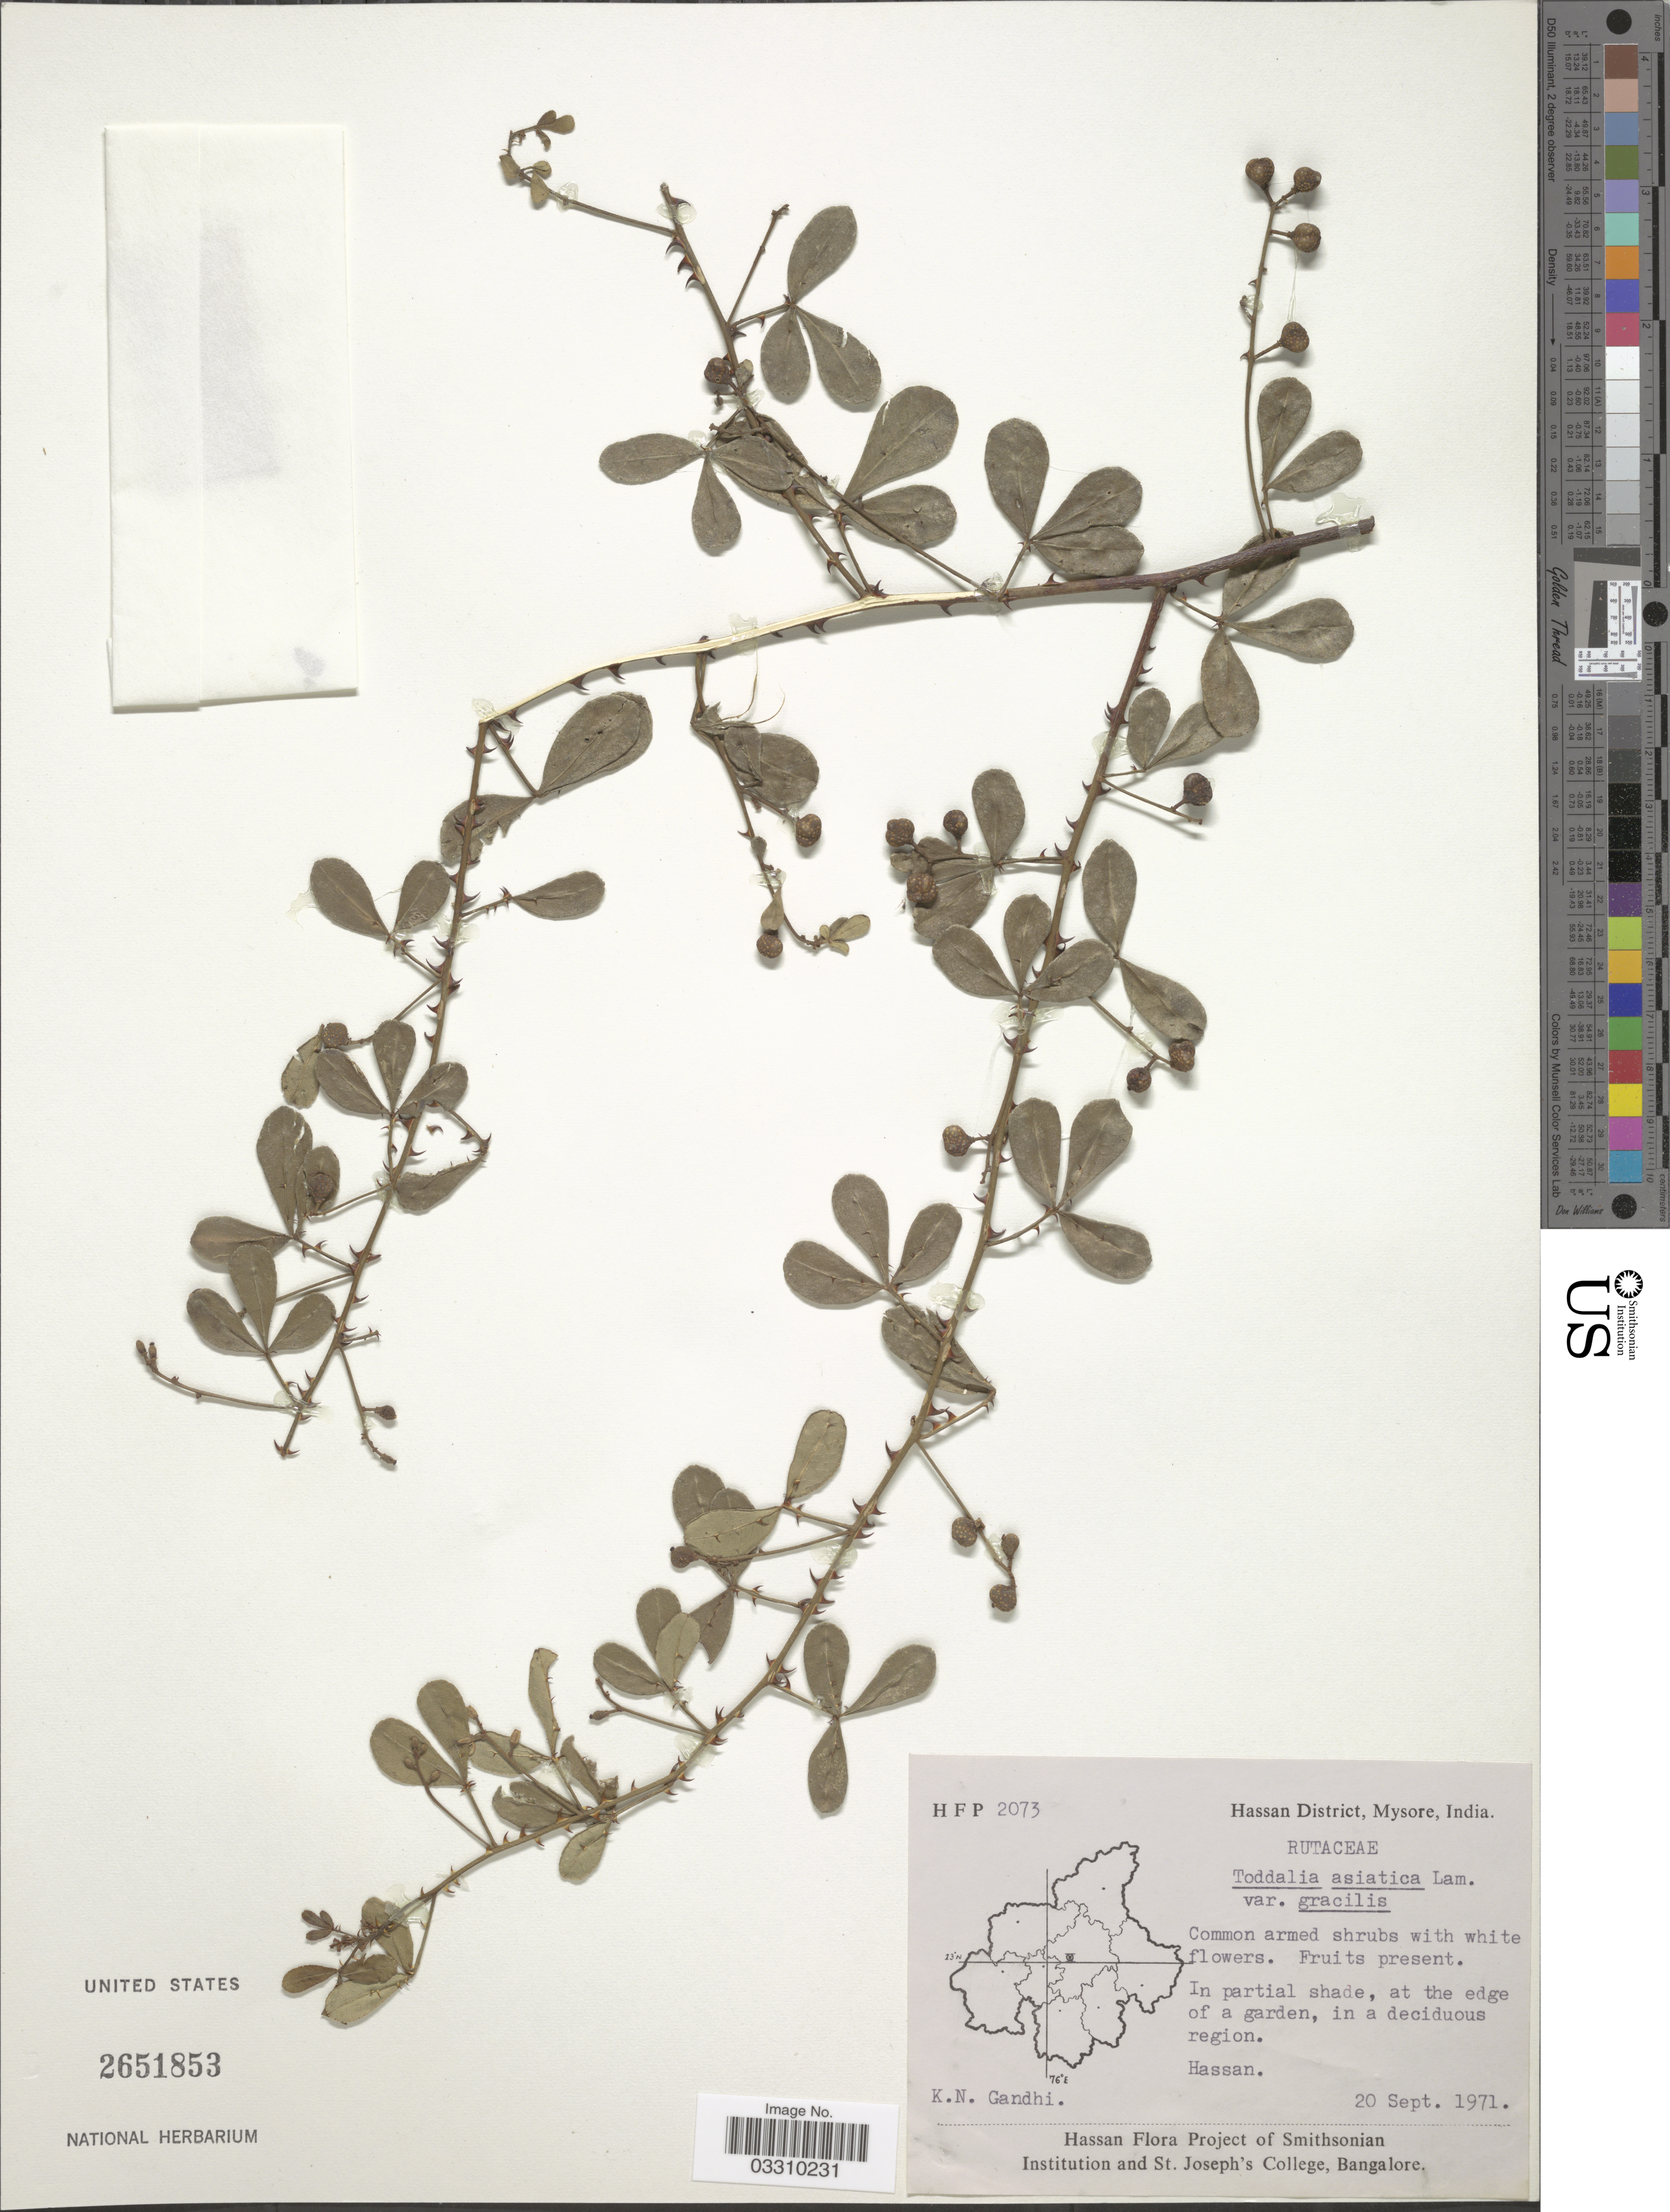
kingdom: Plantae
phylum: Tracheophyta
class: Magnoliopsida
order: Sapindales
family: Rutaceae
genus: Zanthoxylum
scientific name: Zanthoxylum asiaticum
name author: (L.) Appelhans et al.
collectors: K. N. Gandhi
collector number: HFP 2073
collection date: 1971-09-20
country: India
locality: Hassan District, Mysore. In partial shade, at the edge of a garden, in a deciduous region. Hassan.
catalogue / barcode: US 2651853